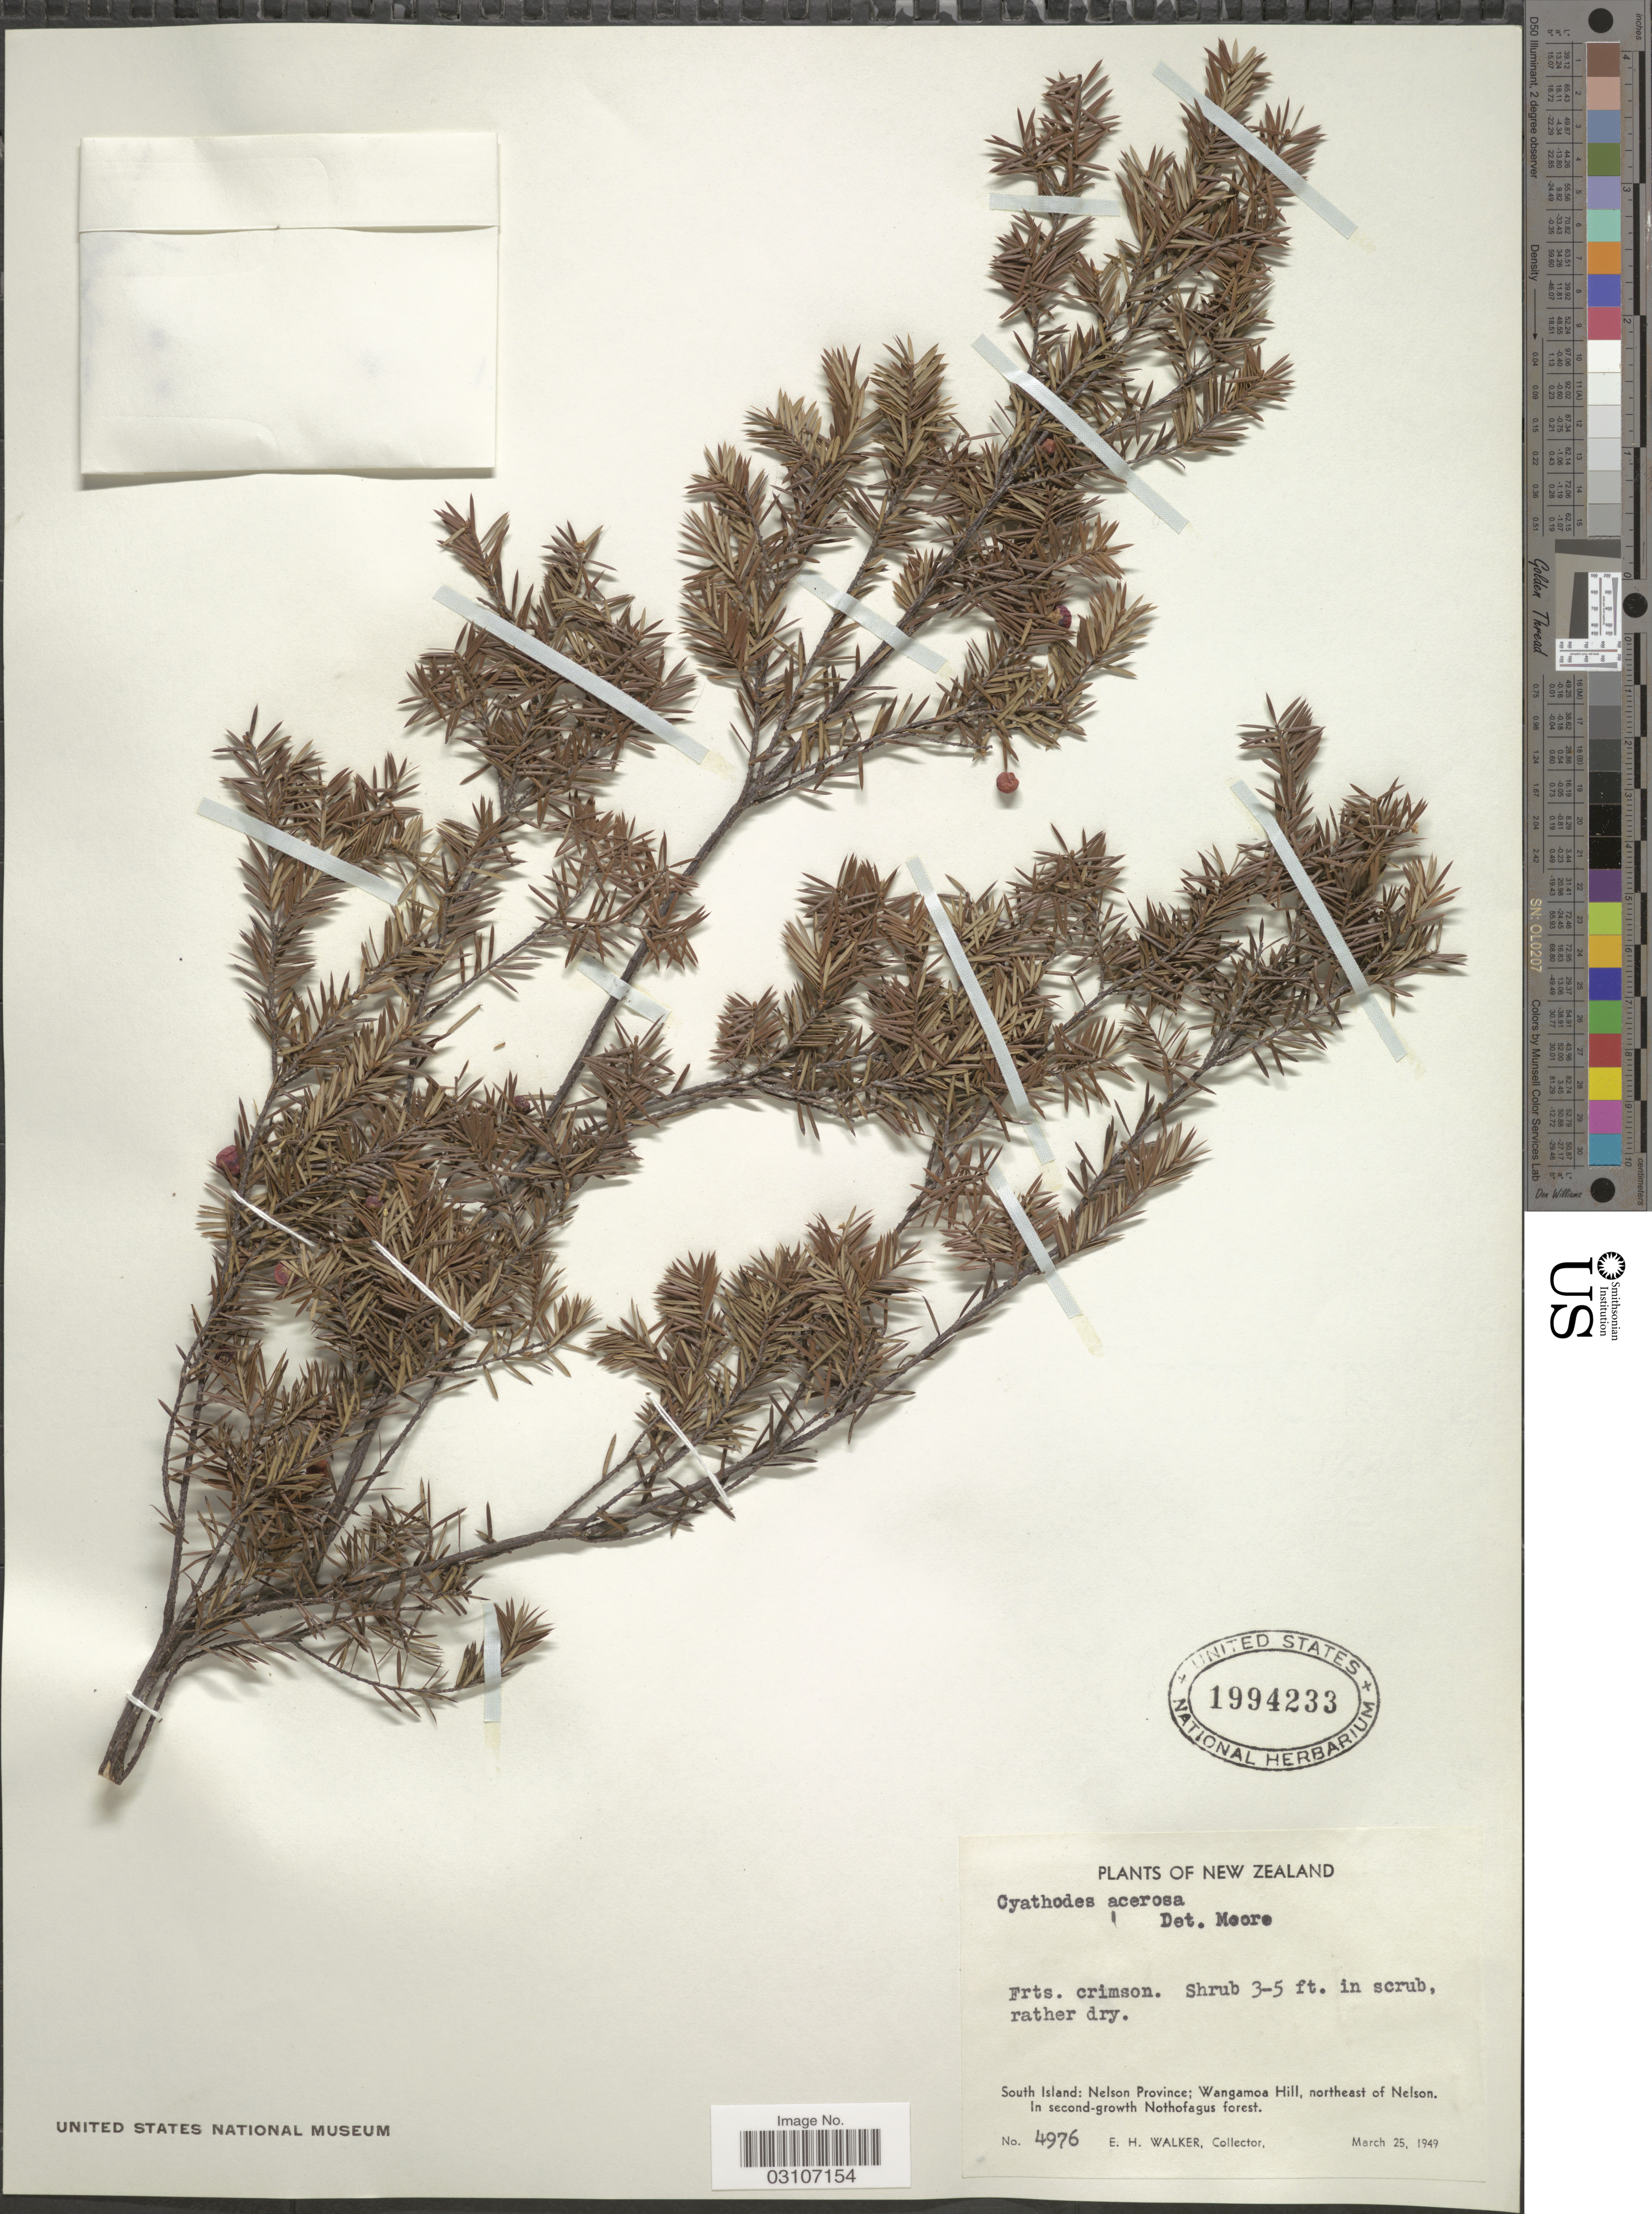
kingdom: Plantae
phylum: Tracheophyta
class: Magnoliopsida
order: Ericales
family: Ericaceae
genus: Cyathodes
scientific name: Cyathodes acerosa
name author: (Gaertn.) Roem. & Schult.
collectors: E. H. Walker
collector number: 4976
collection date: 1949-03-25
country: New Zealand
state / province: Nelson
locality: South Island. Wangamoa Hill, northeast of Nelson.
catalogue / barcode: US 1994233